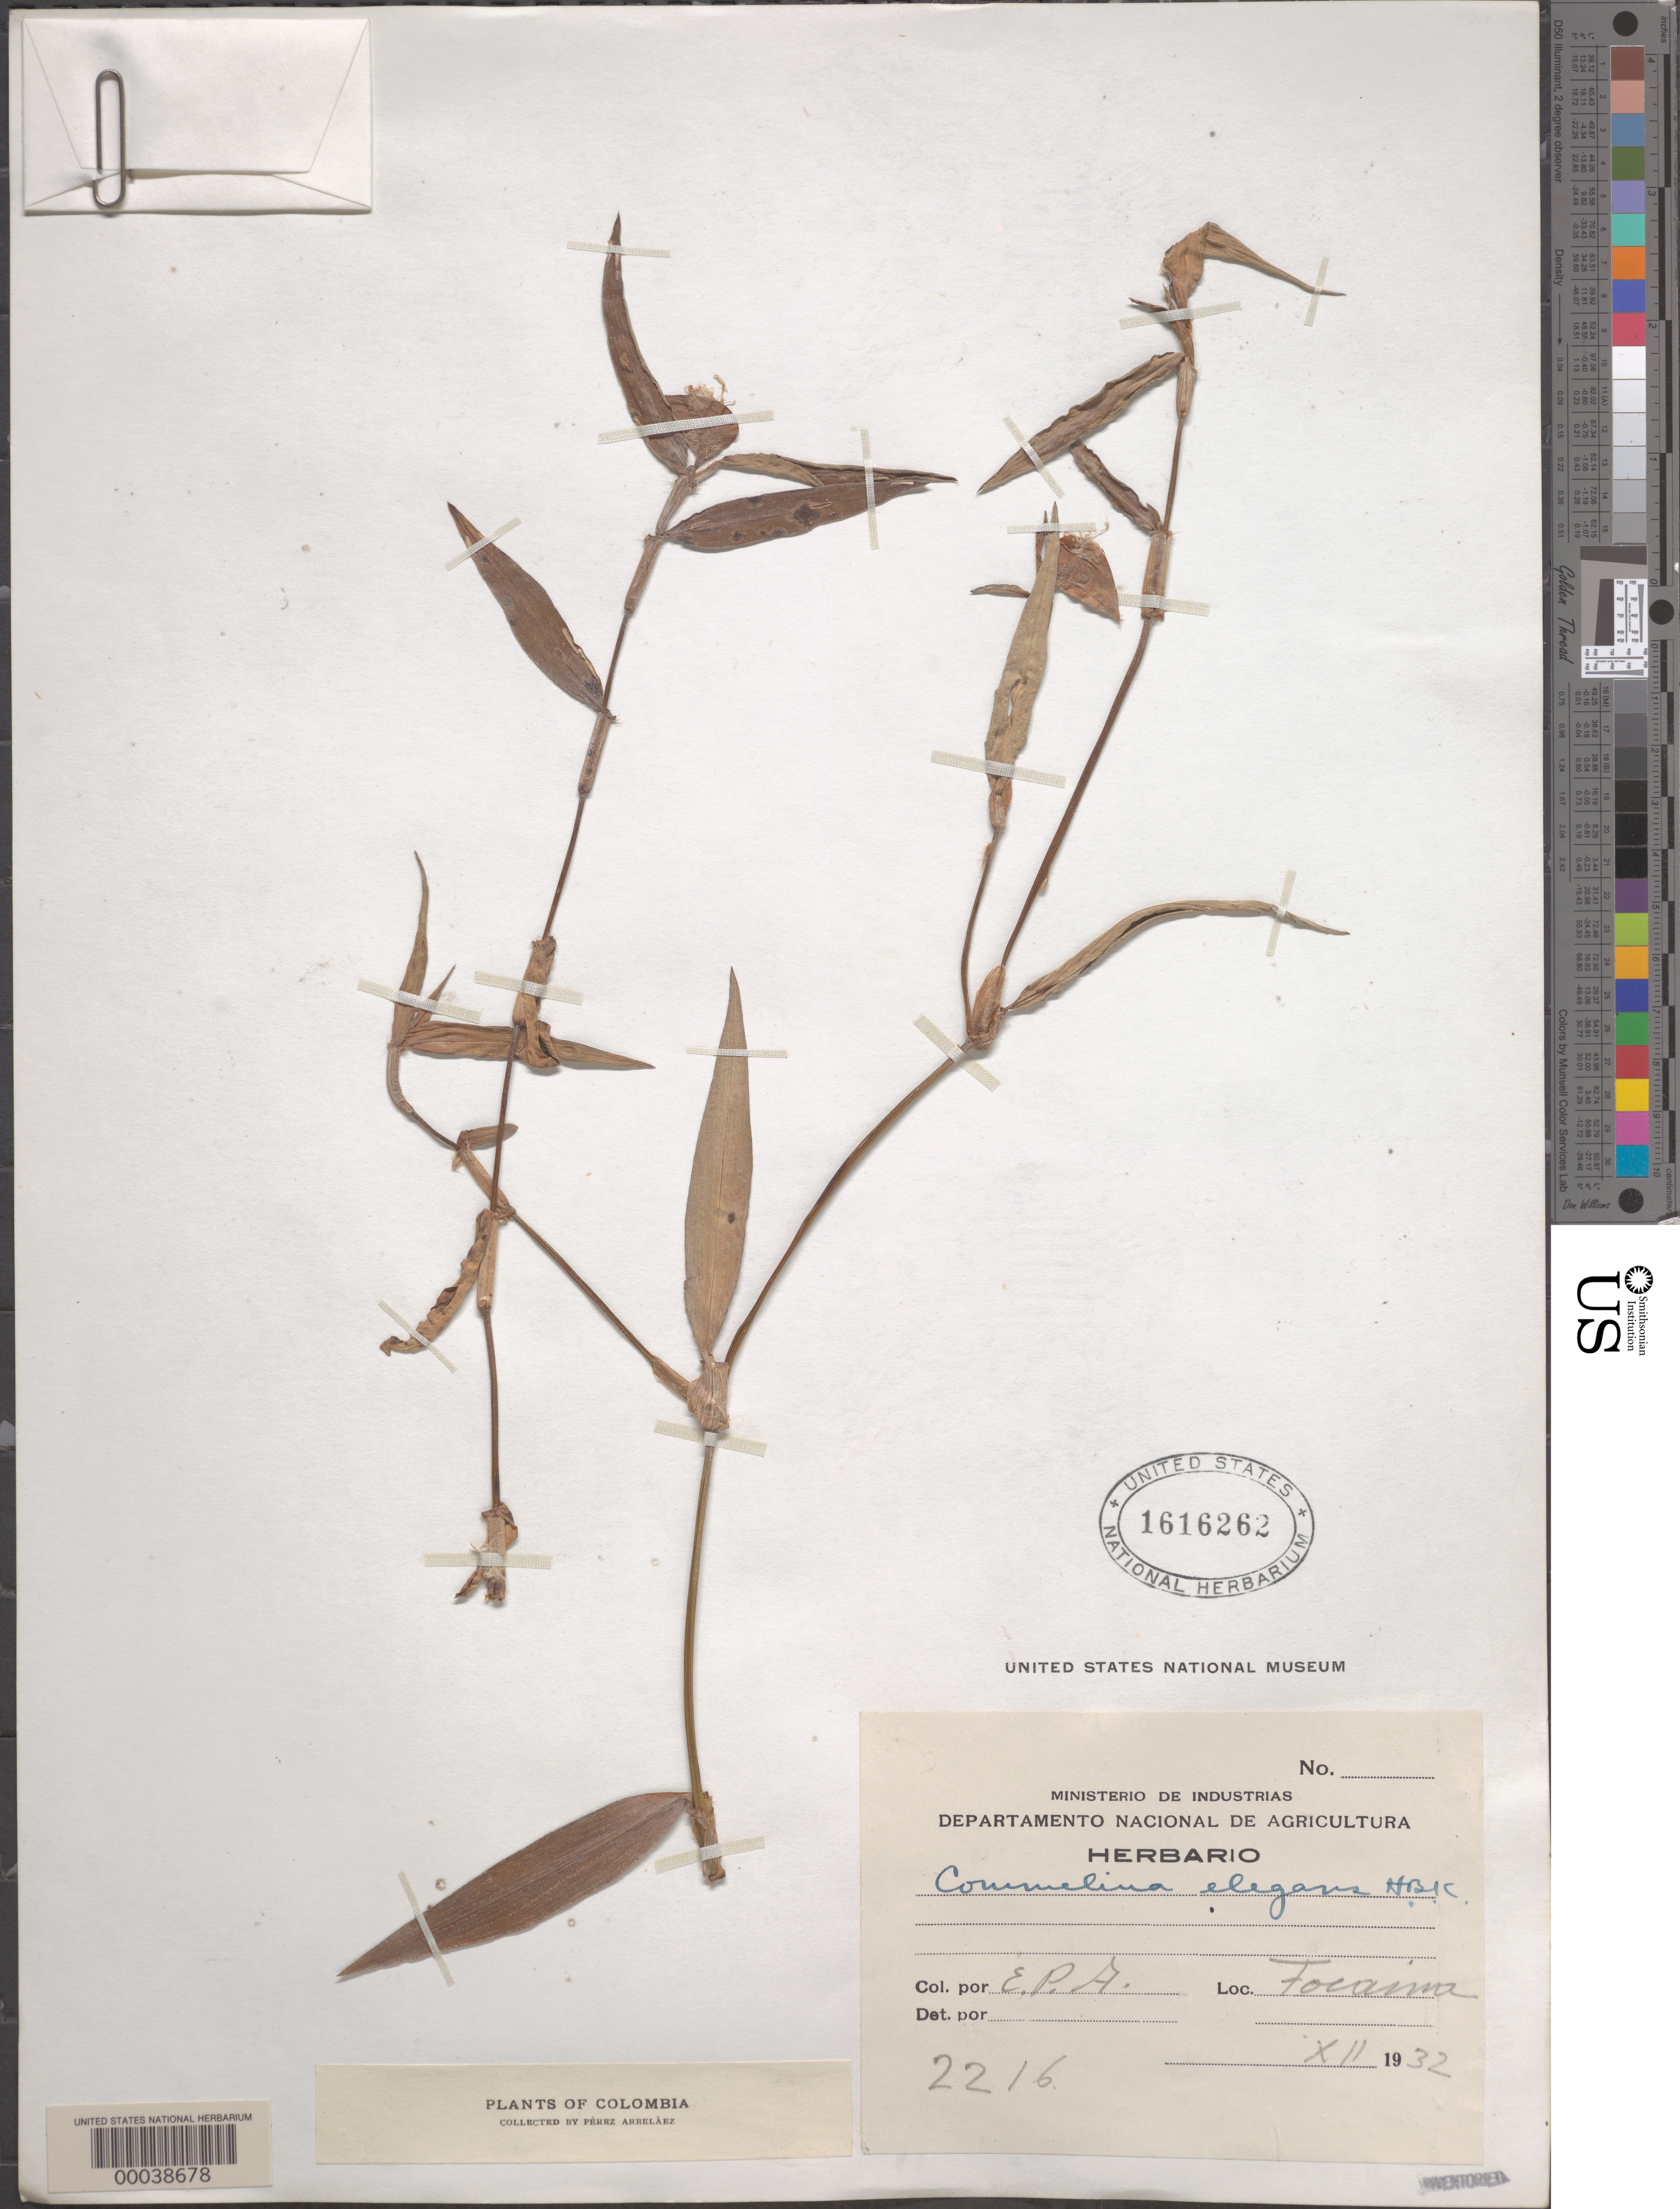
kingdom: Plantae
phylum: Tracheophyta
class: Liliopsida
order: Commelinales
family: Commelinaceae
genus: Commelina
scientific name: Commelina erecta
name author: L.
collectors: E. Pérez Arbeláez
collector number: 2216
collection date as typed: Dec 1932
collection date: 1932-12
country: Colombia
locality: Tocaima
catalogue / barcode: US 1616262